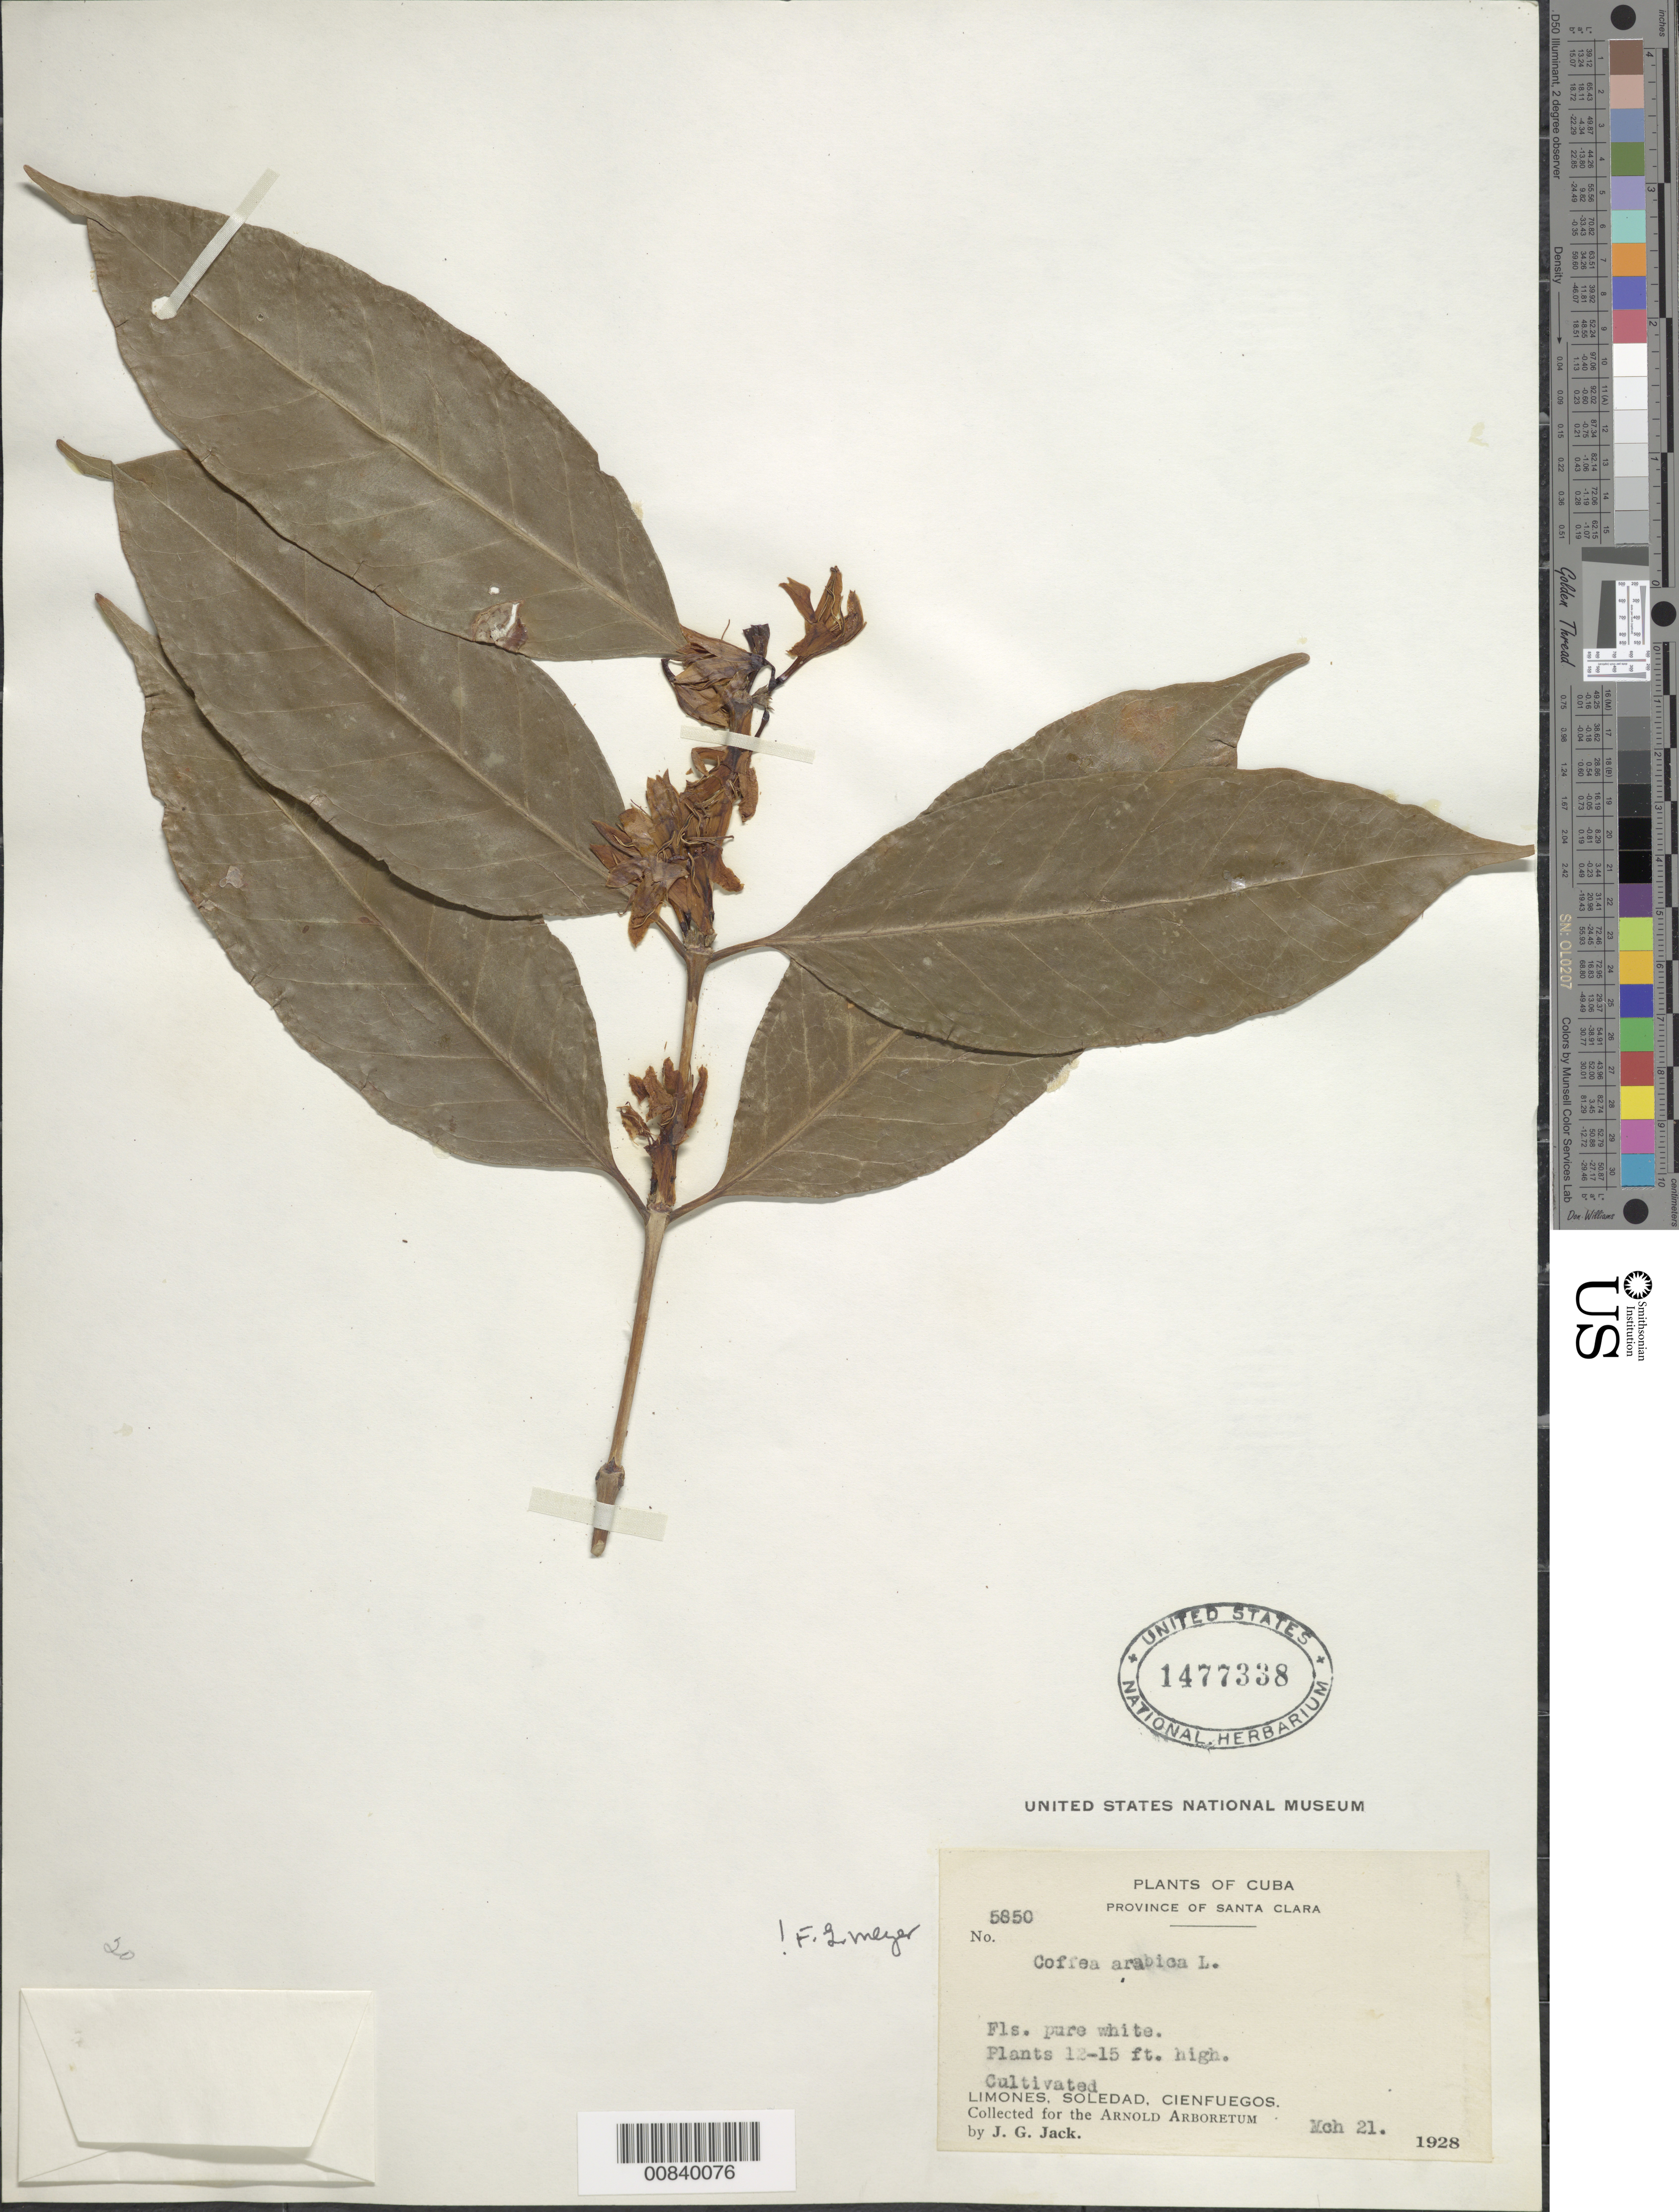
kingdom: Plantae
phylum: Tracheophyta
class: Magnoliopsida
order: Gentianales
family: Rubiaceae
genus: Coffea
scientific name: Coffea arabica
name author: L.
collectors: J. G. Jack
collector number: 5850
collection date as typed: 21 Mar 1928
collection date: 1928-03-21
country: Cuba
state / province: Las Villas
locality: Limones, Soledad, Cienfuegos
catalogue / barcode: US 1477338